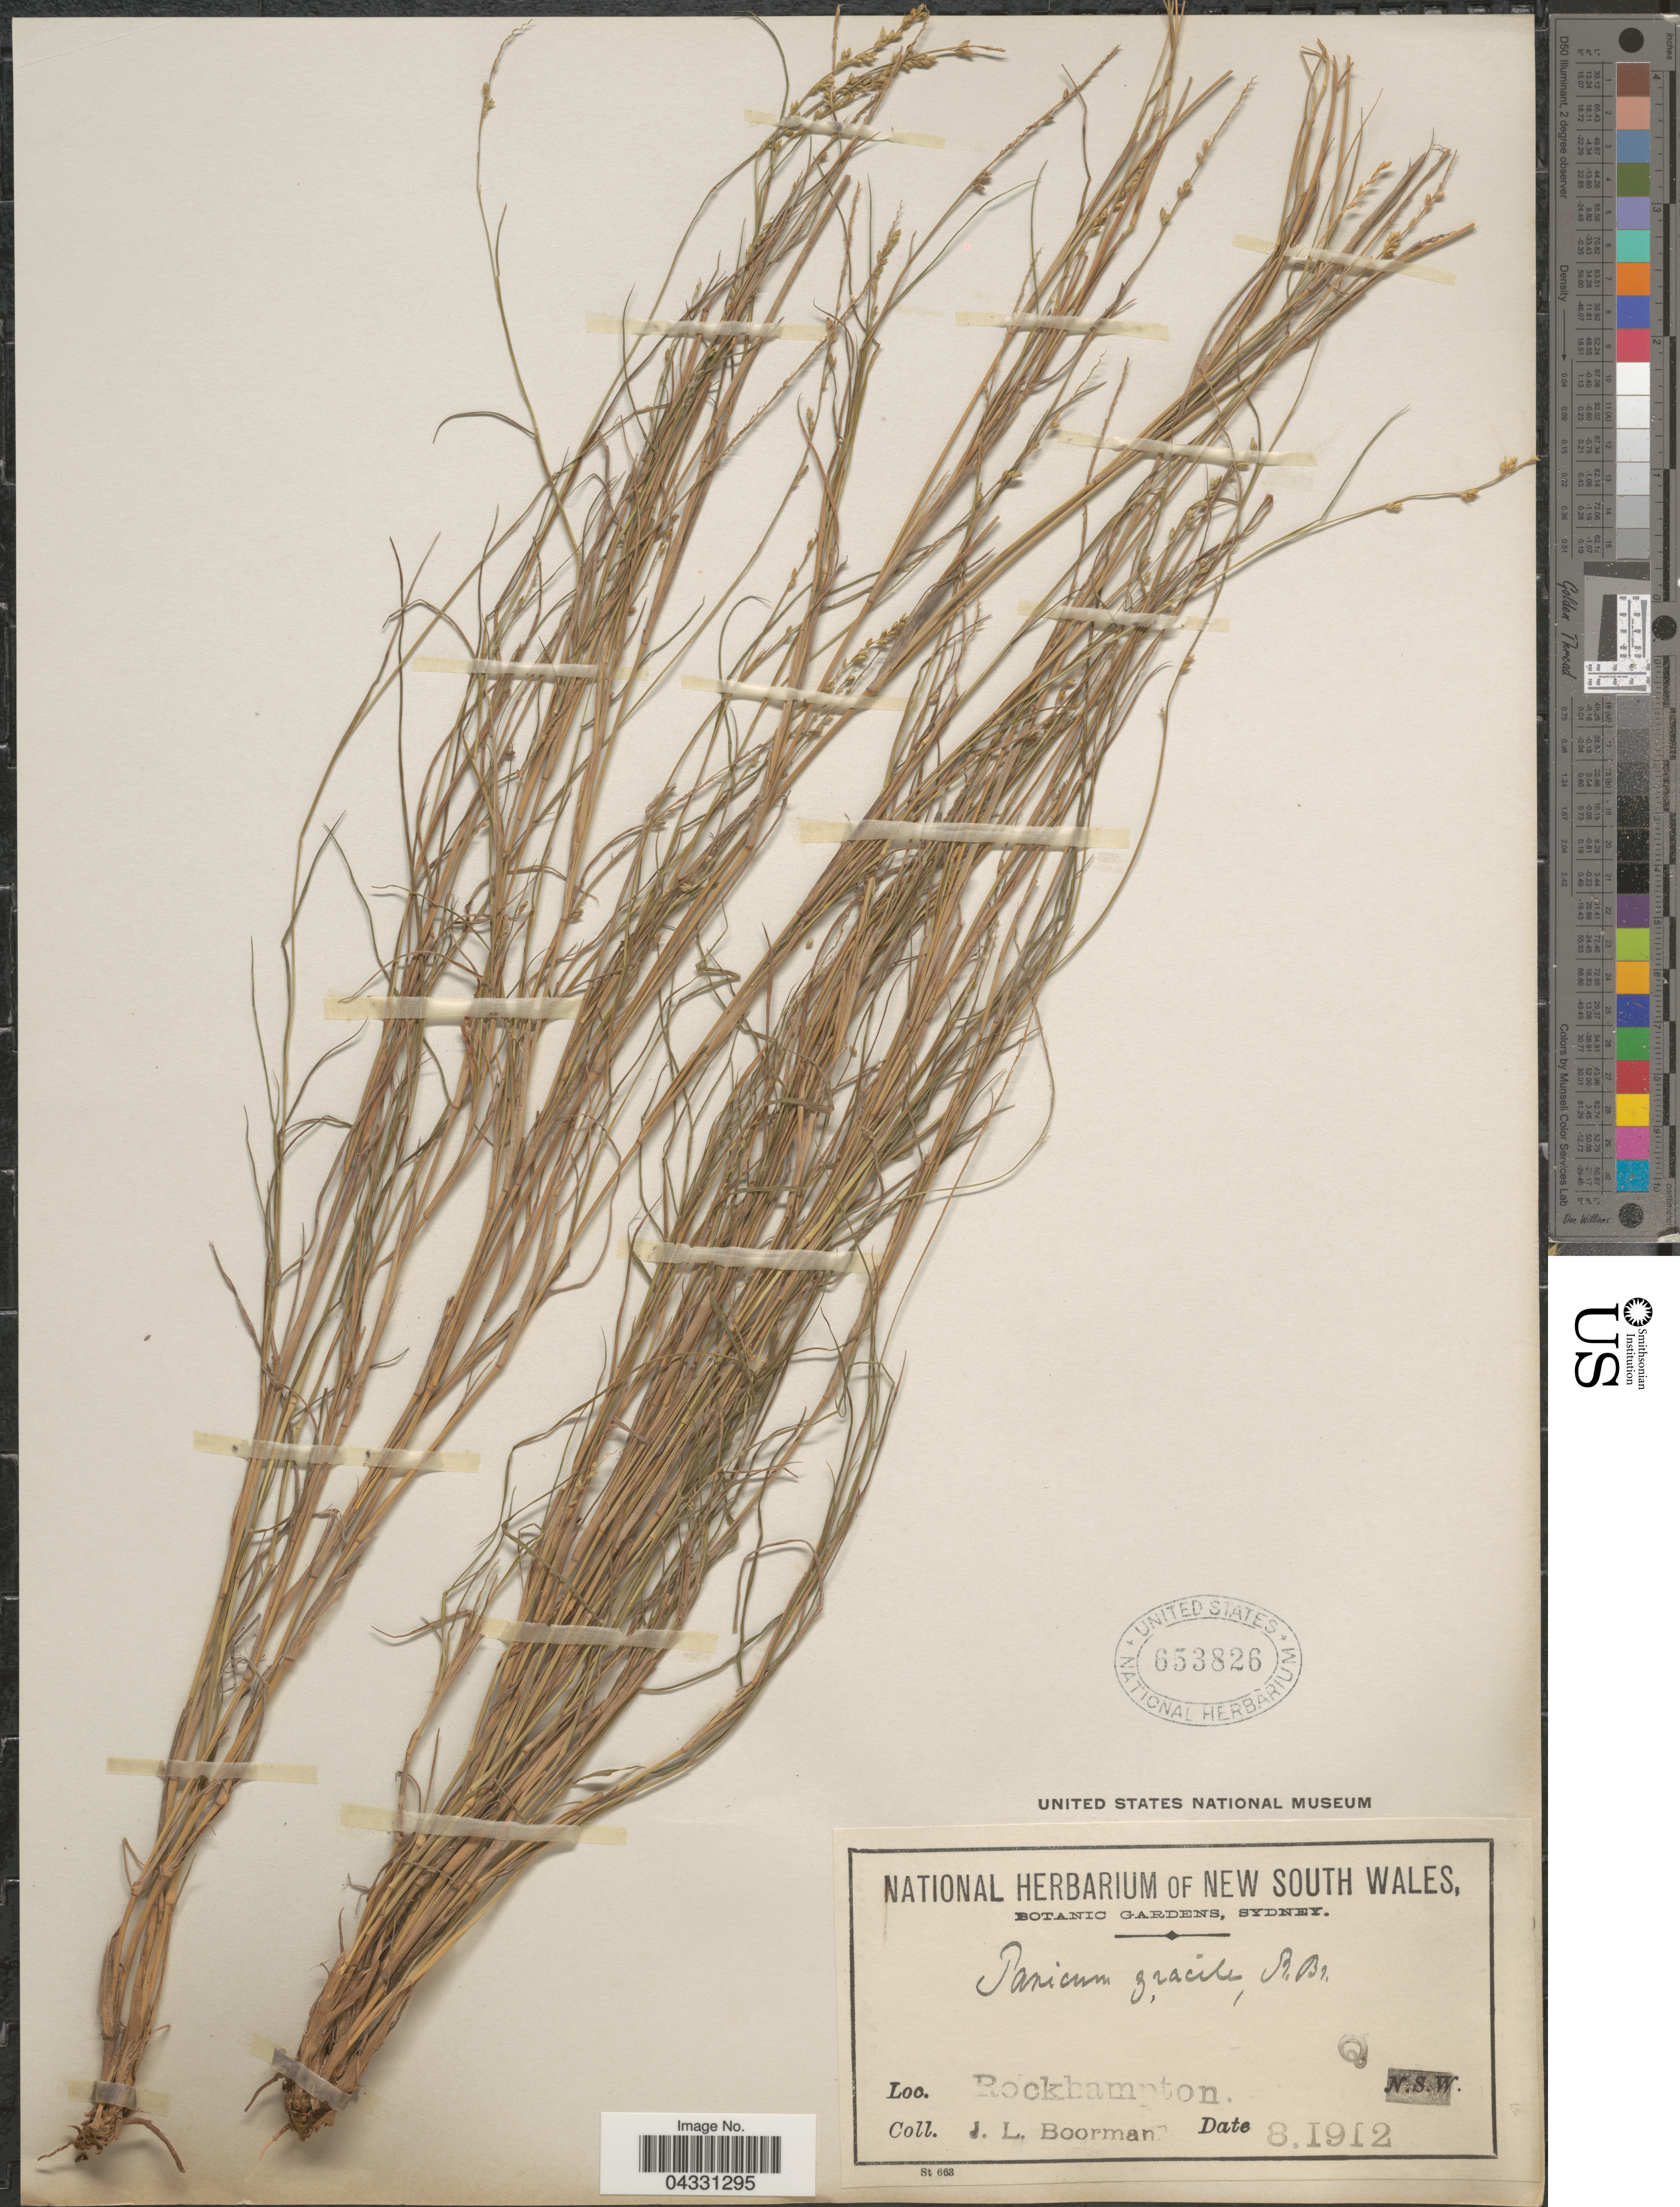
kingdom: Plantae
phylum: Tracheophyta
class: Liliopsida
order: Poales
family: Poaceae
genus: Setaria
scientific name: Setaria sp.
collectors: J. Boorman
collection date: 1912-08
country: Australia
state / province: Queensland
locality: Rockhampton.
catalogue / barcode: US 653826